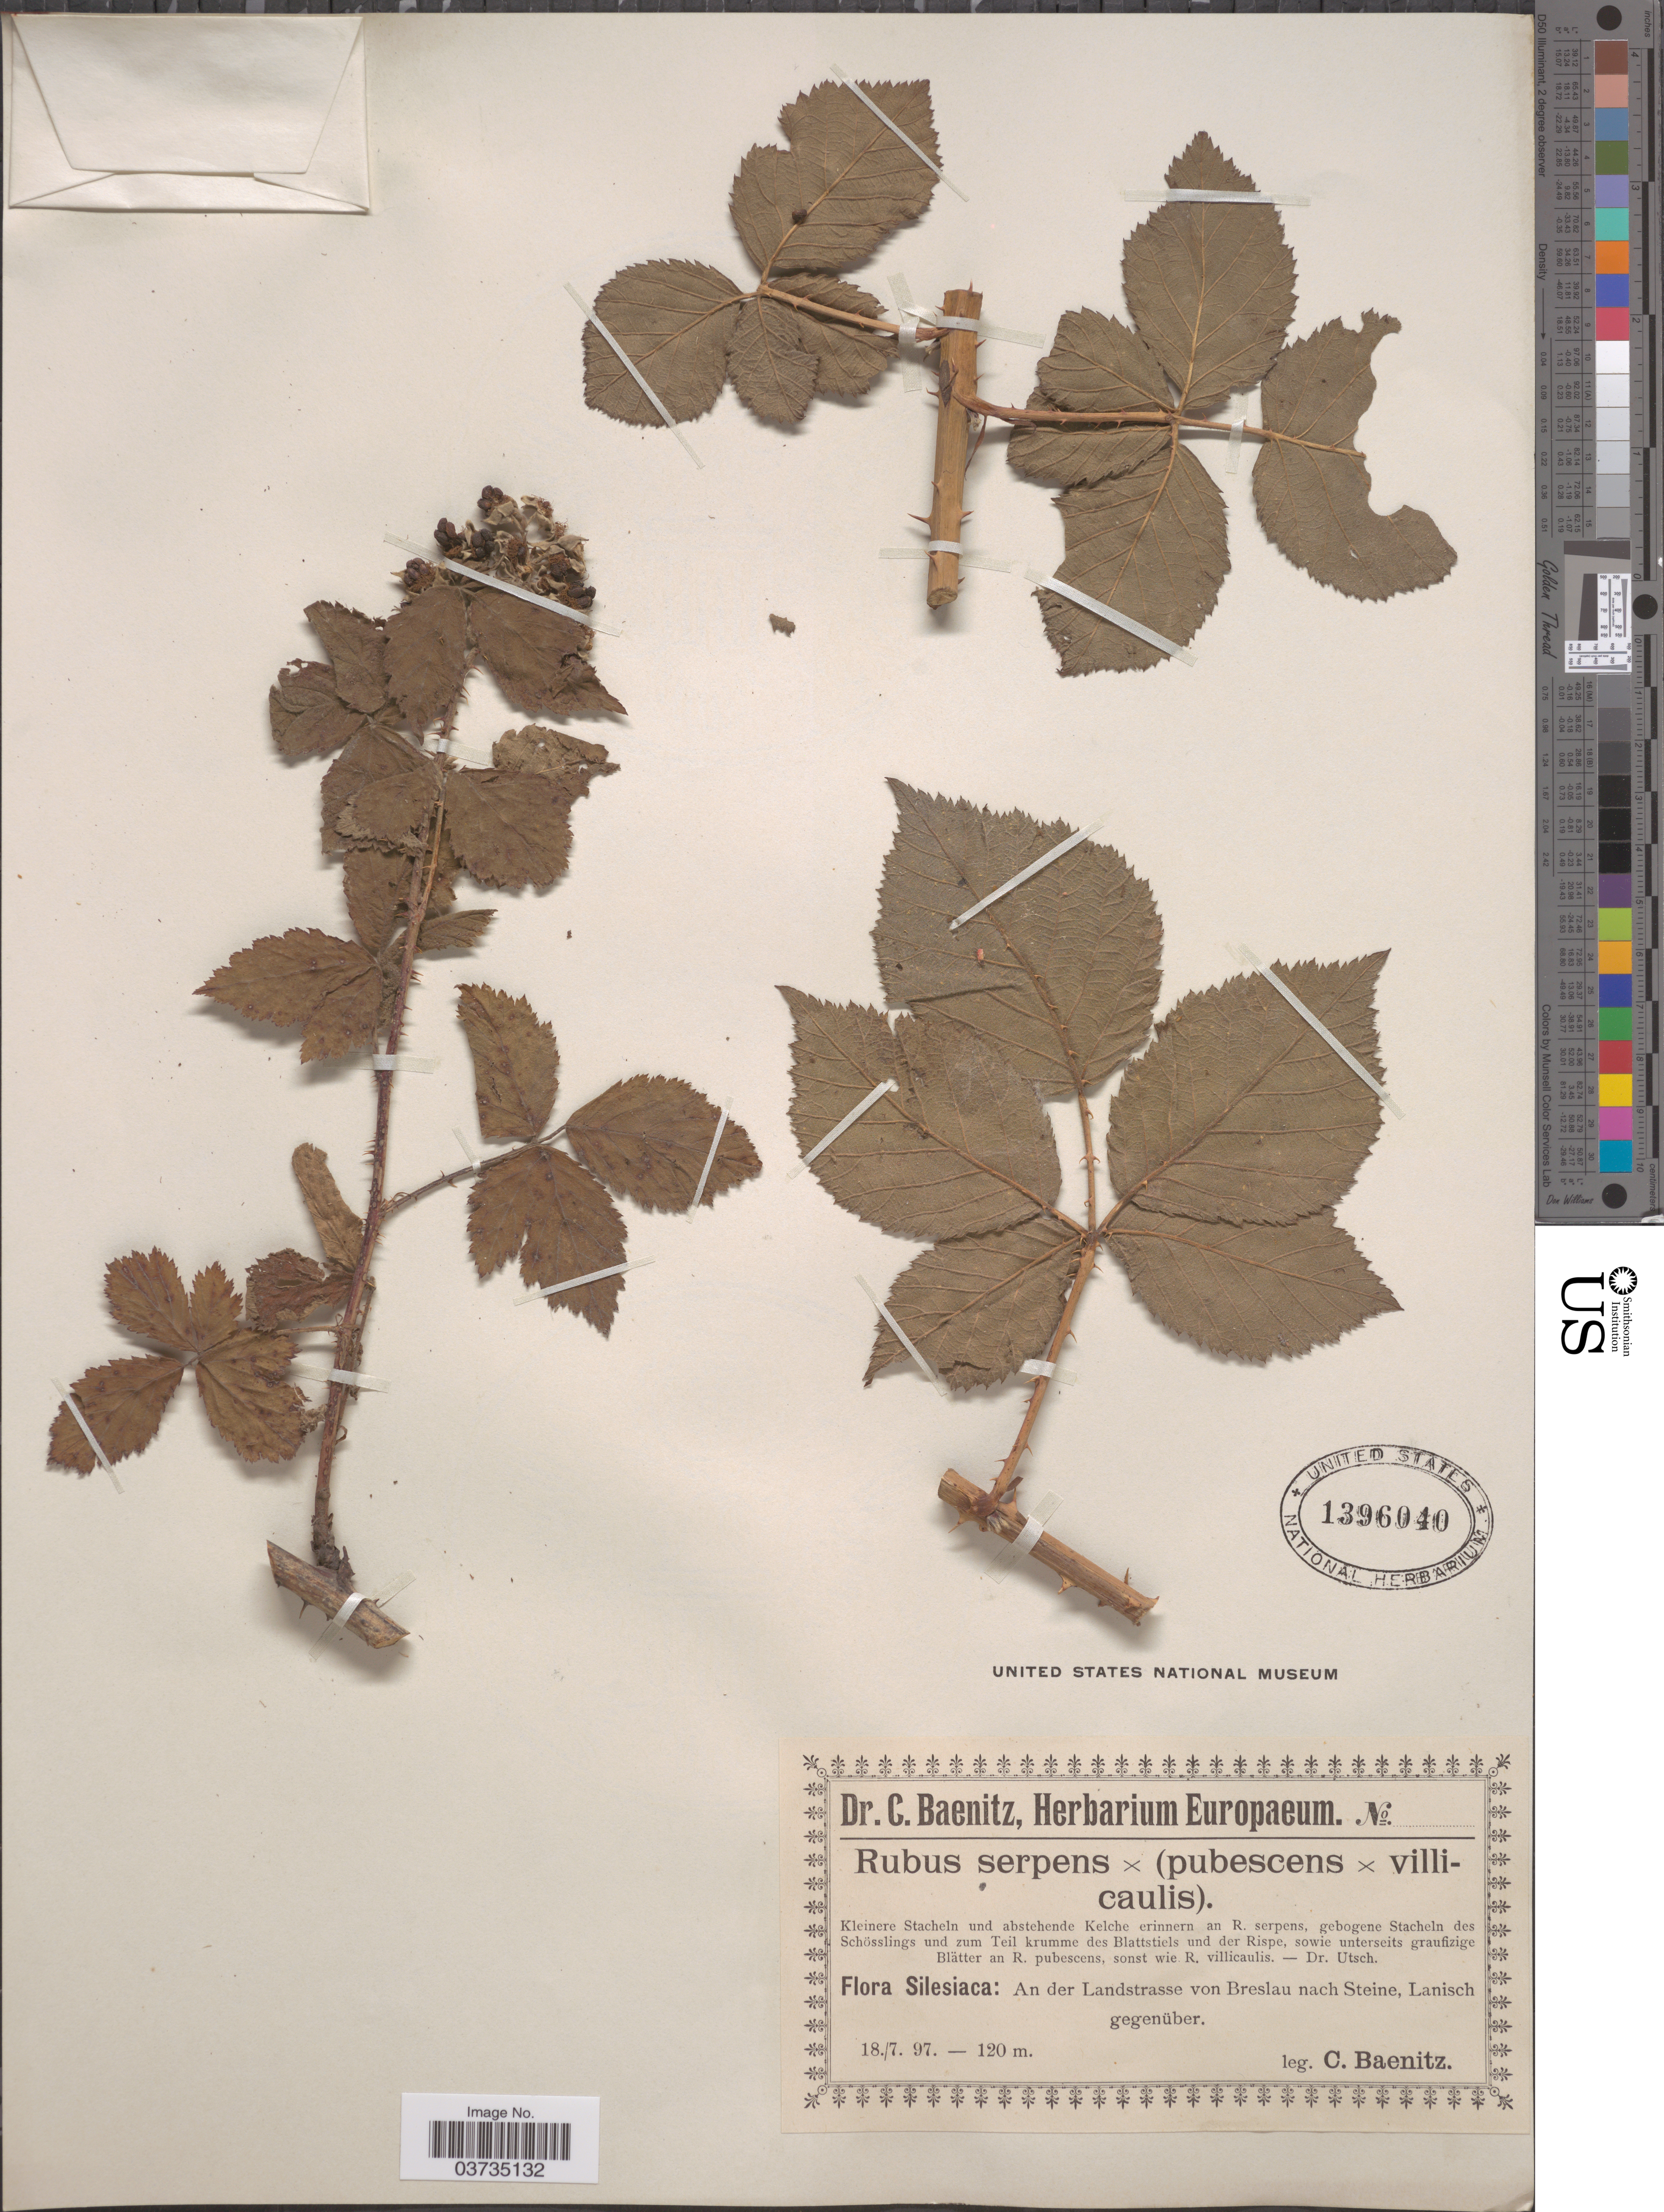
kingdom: Plantae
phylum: Tracheophyta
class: Magnoliopsida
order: Rosales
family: Rosaceae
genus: Rubus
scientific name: Rubus serpens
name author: Weihe ex Lej. & Courtois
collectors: C. G. Baenitz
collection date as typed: Transcribed d/m/y: 18/7/97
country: Poland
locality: Silesiaca: An der Landstrasse von Breslau nach Steine, Lanisch gegenüber.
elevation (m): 120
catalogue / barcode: US 1396040